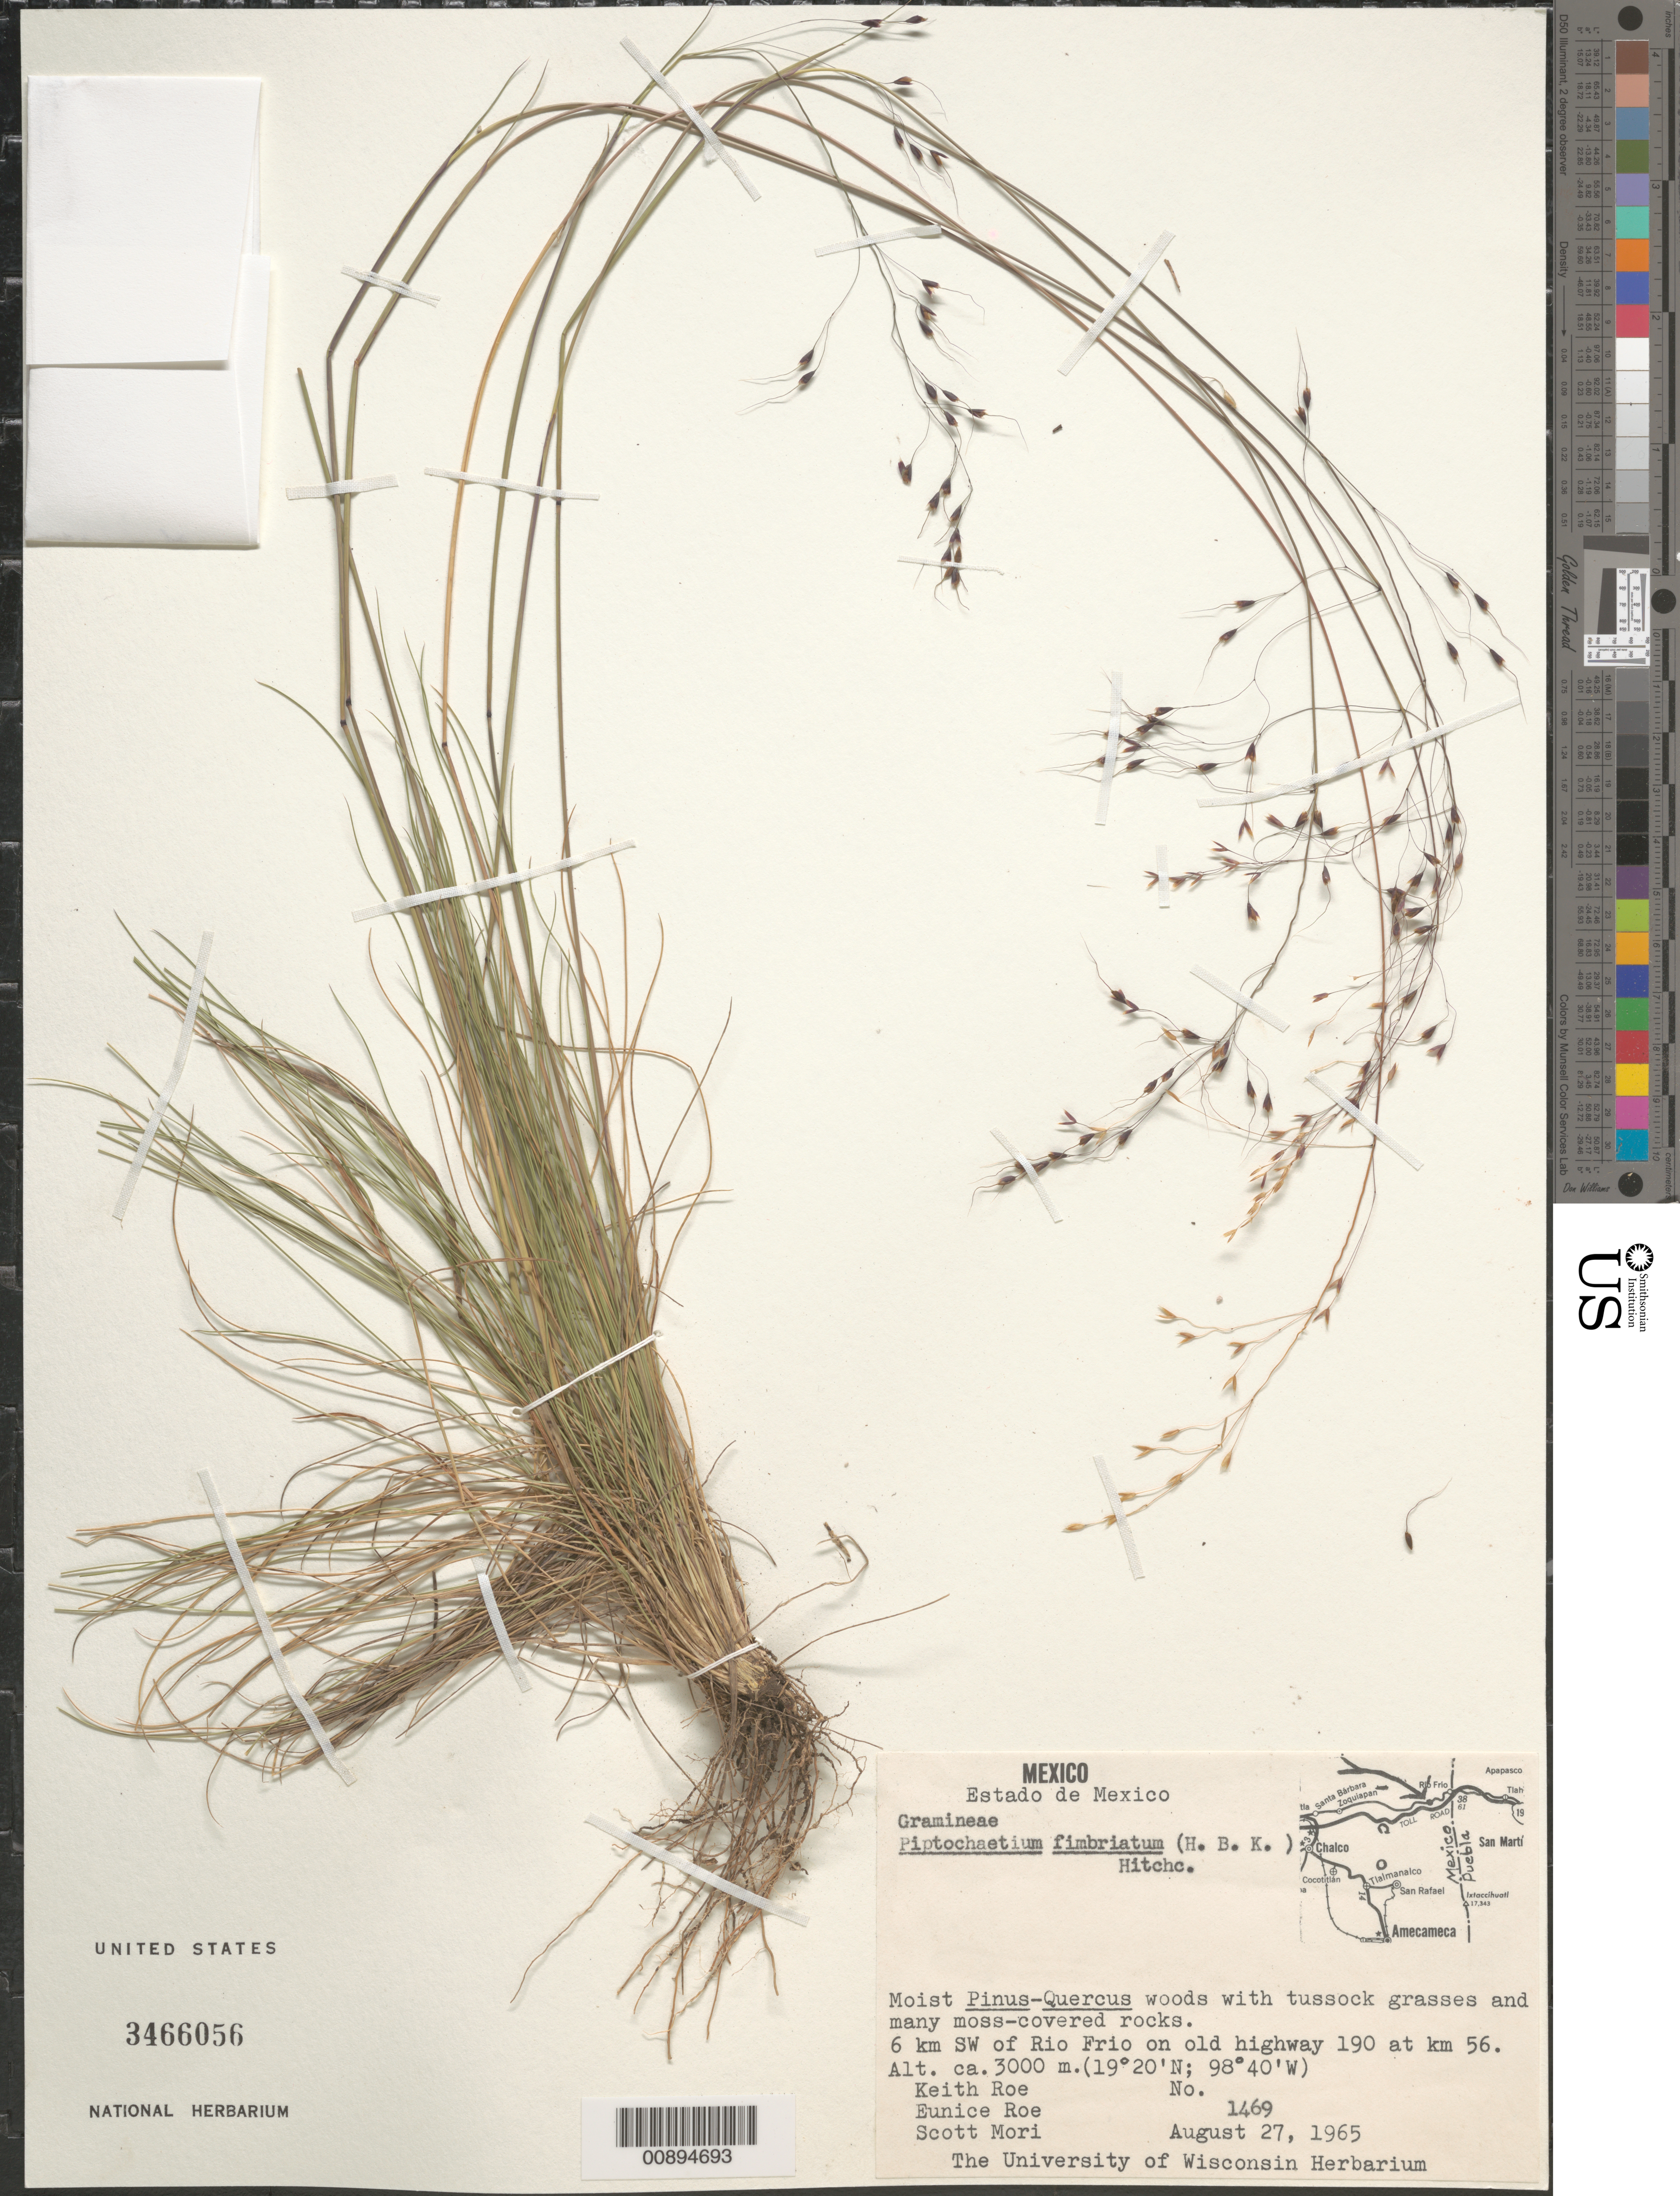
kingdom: Plantae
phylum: Tracheophyta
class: Liliopsida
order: Poales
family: Poaceae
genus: Piptochaetium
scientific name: Piptochaetium fimbriatum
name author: (Kunth) Hitchc.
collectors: K. E. Roe, E. Roe & S. Mori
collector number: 1469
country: Mexico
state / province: México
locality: SW of Rio Frio on HW 190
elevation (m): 3000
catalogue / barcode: US 3466056